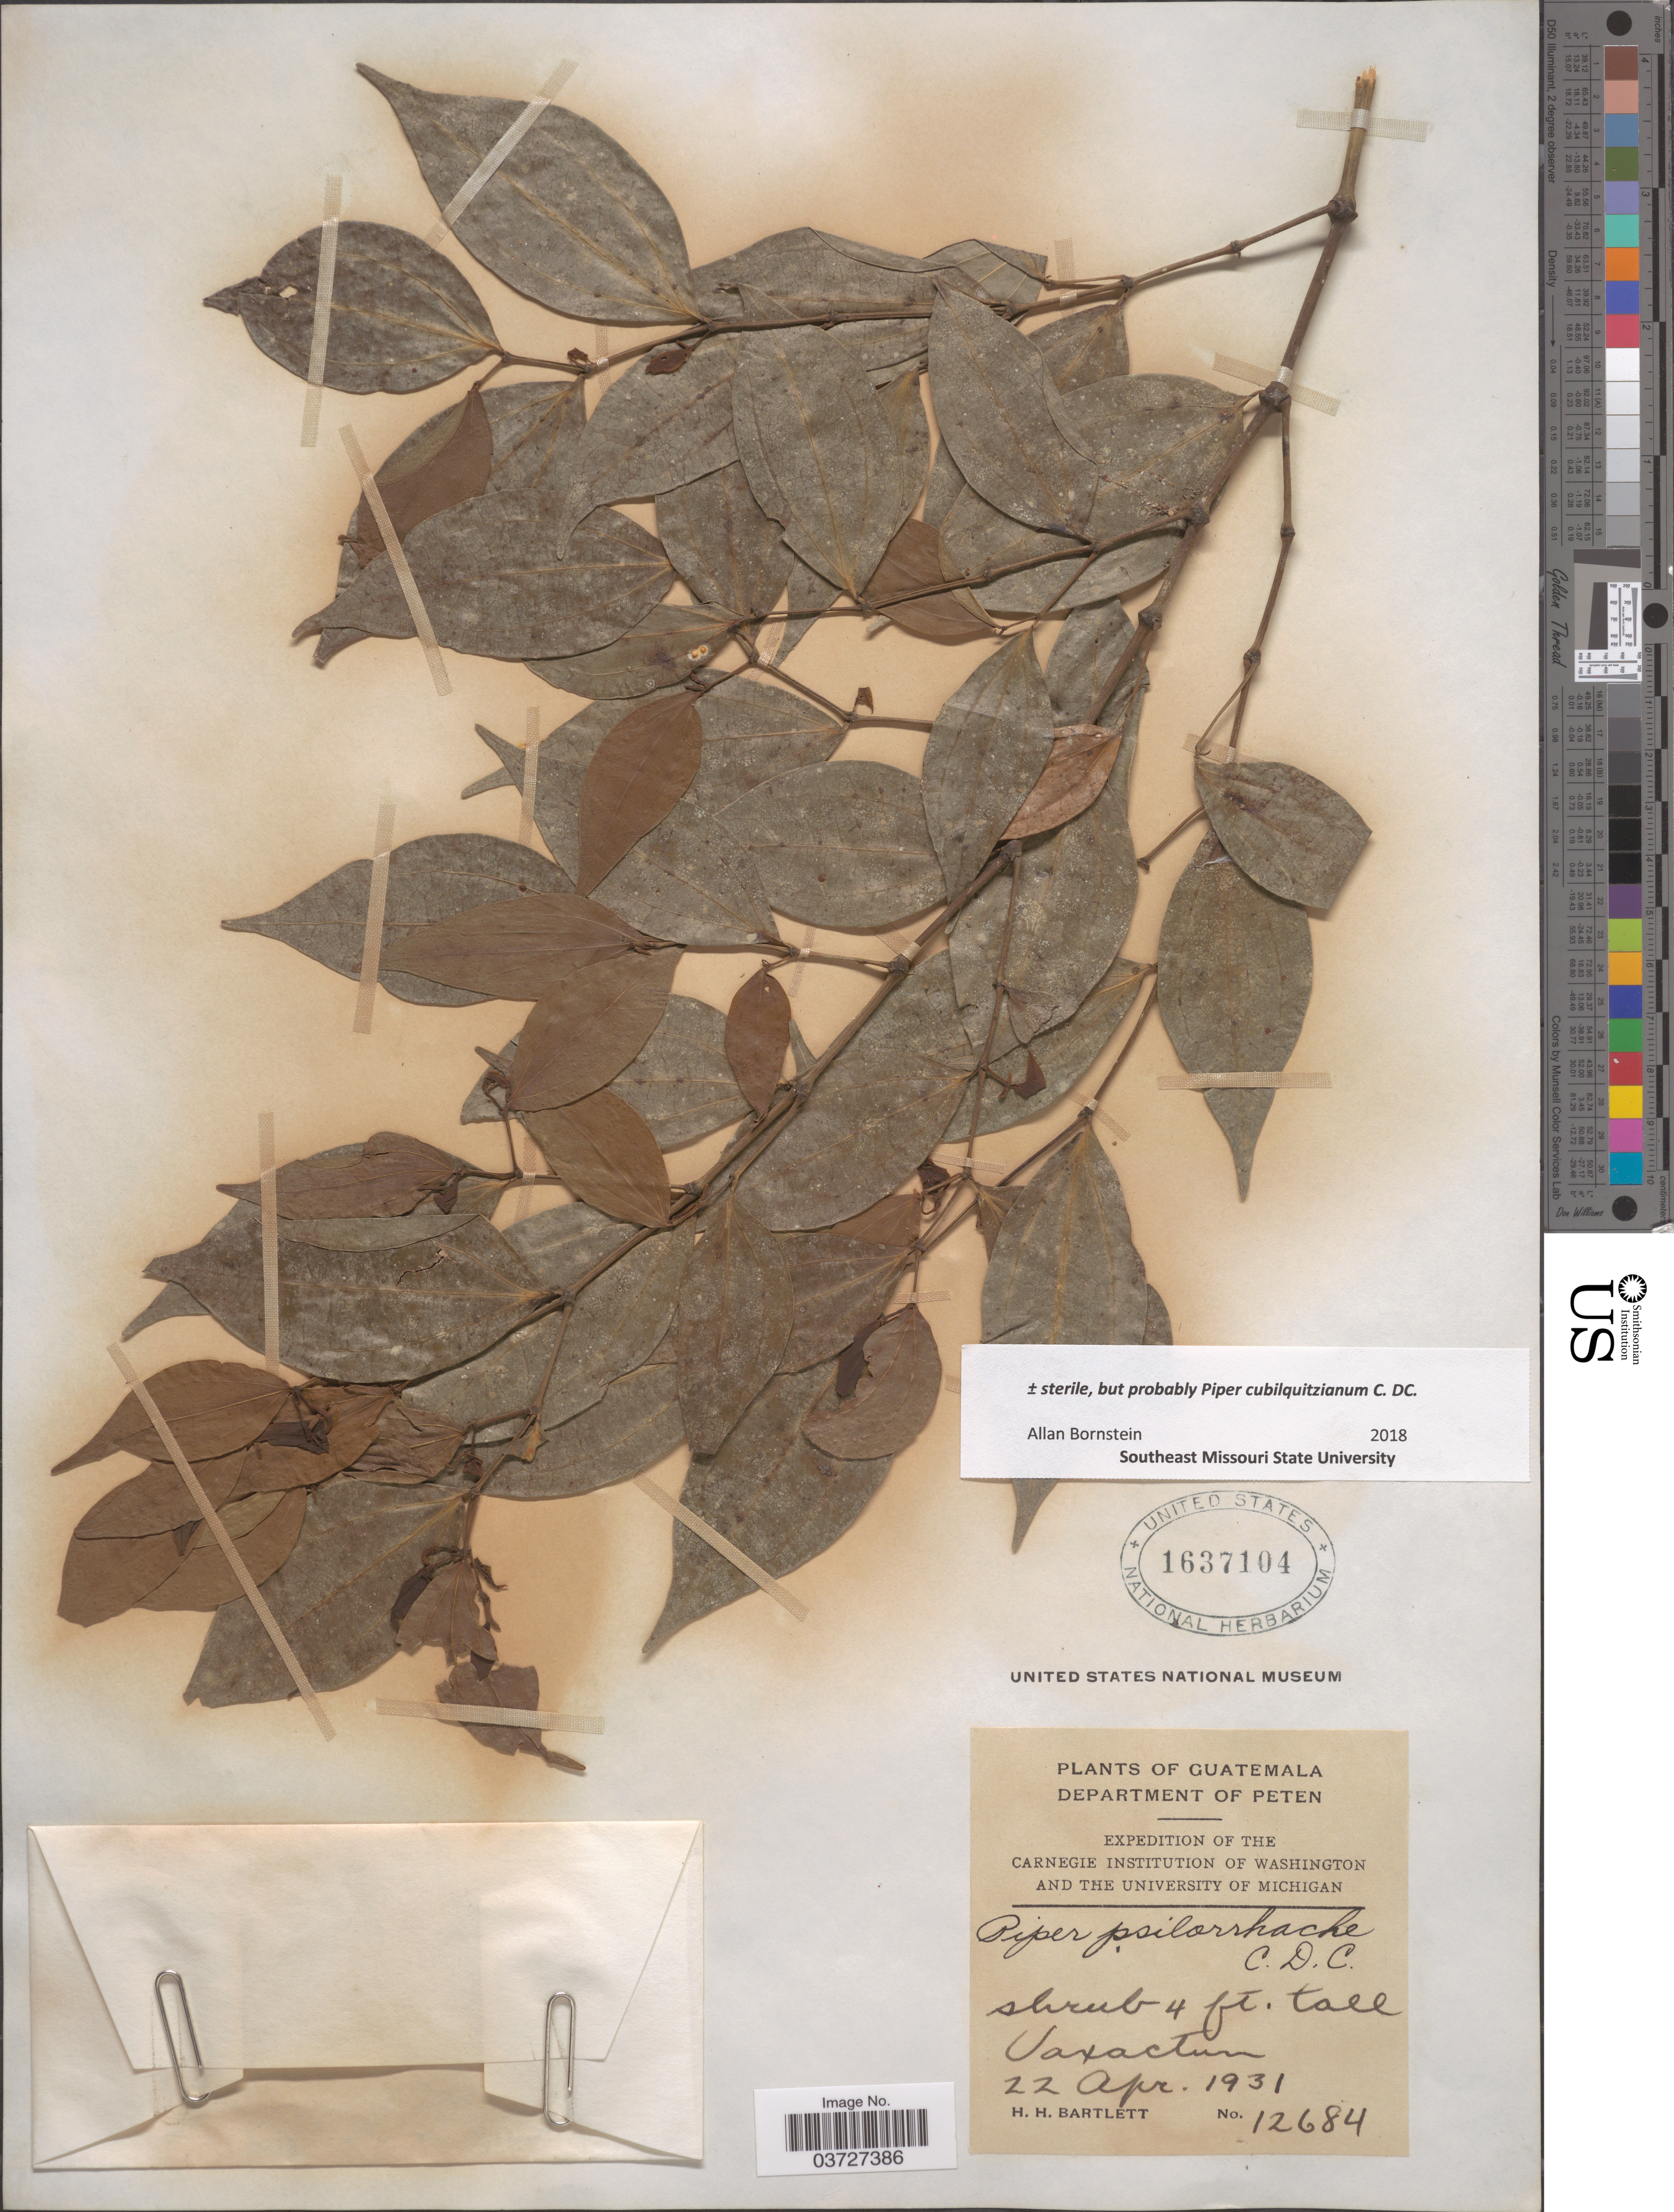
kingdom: Plantae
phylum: Tracheophyta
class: Magnoliopsida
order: Piperales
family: Piperaceae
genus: Piper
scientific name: Piper cubilquitzianum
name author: C. DC.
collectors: H. H. Bartlett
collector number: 12684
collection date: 1931-04-22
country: Guatemala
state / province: El Peten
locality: Department of Peten. Uaxactun.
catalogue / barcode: US 1637104